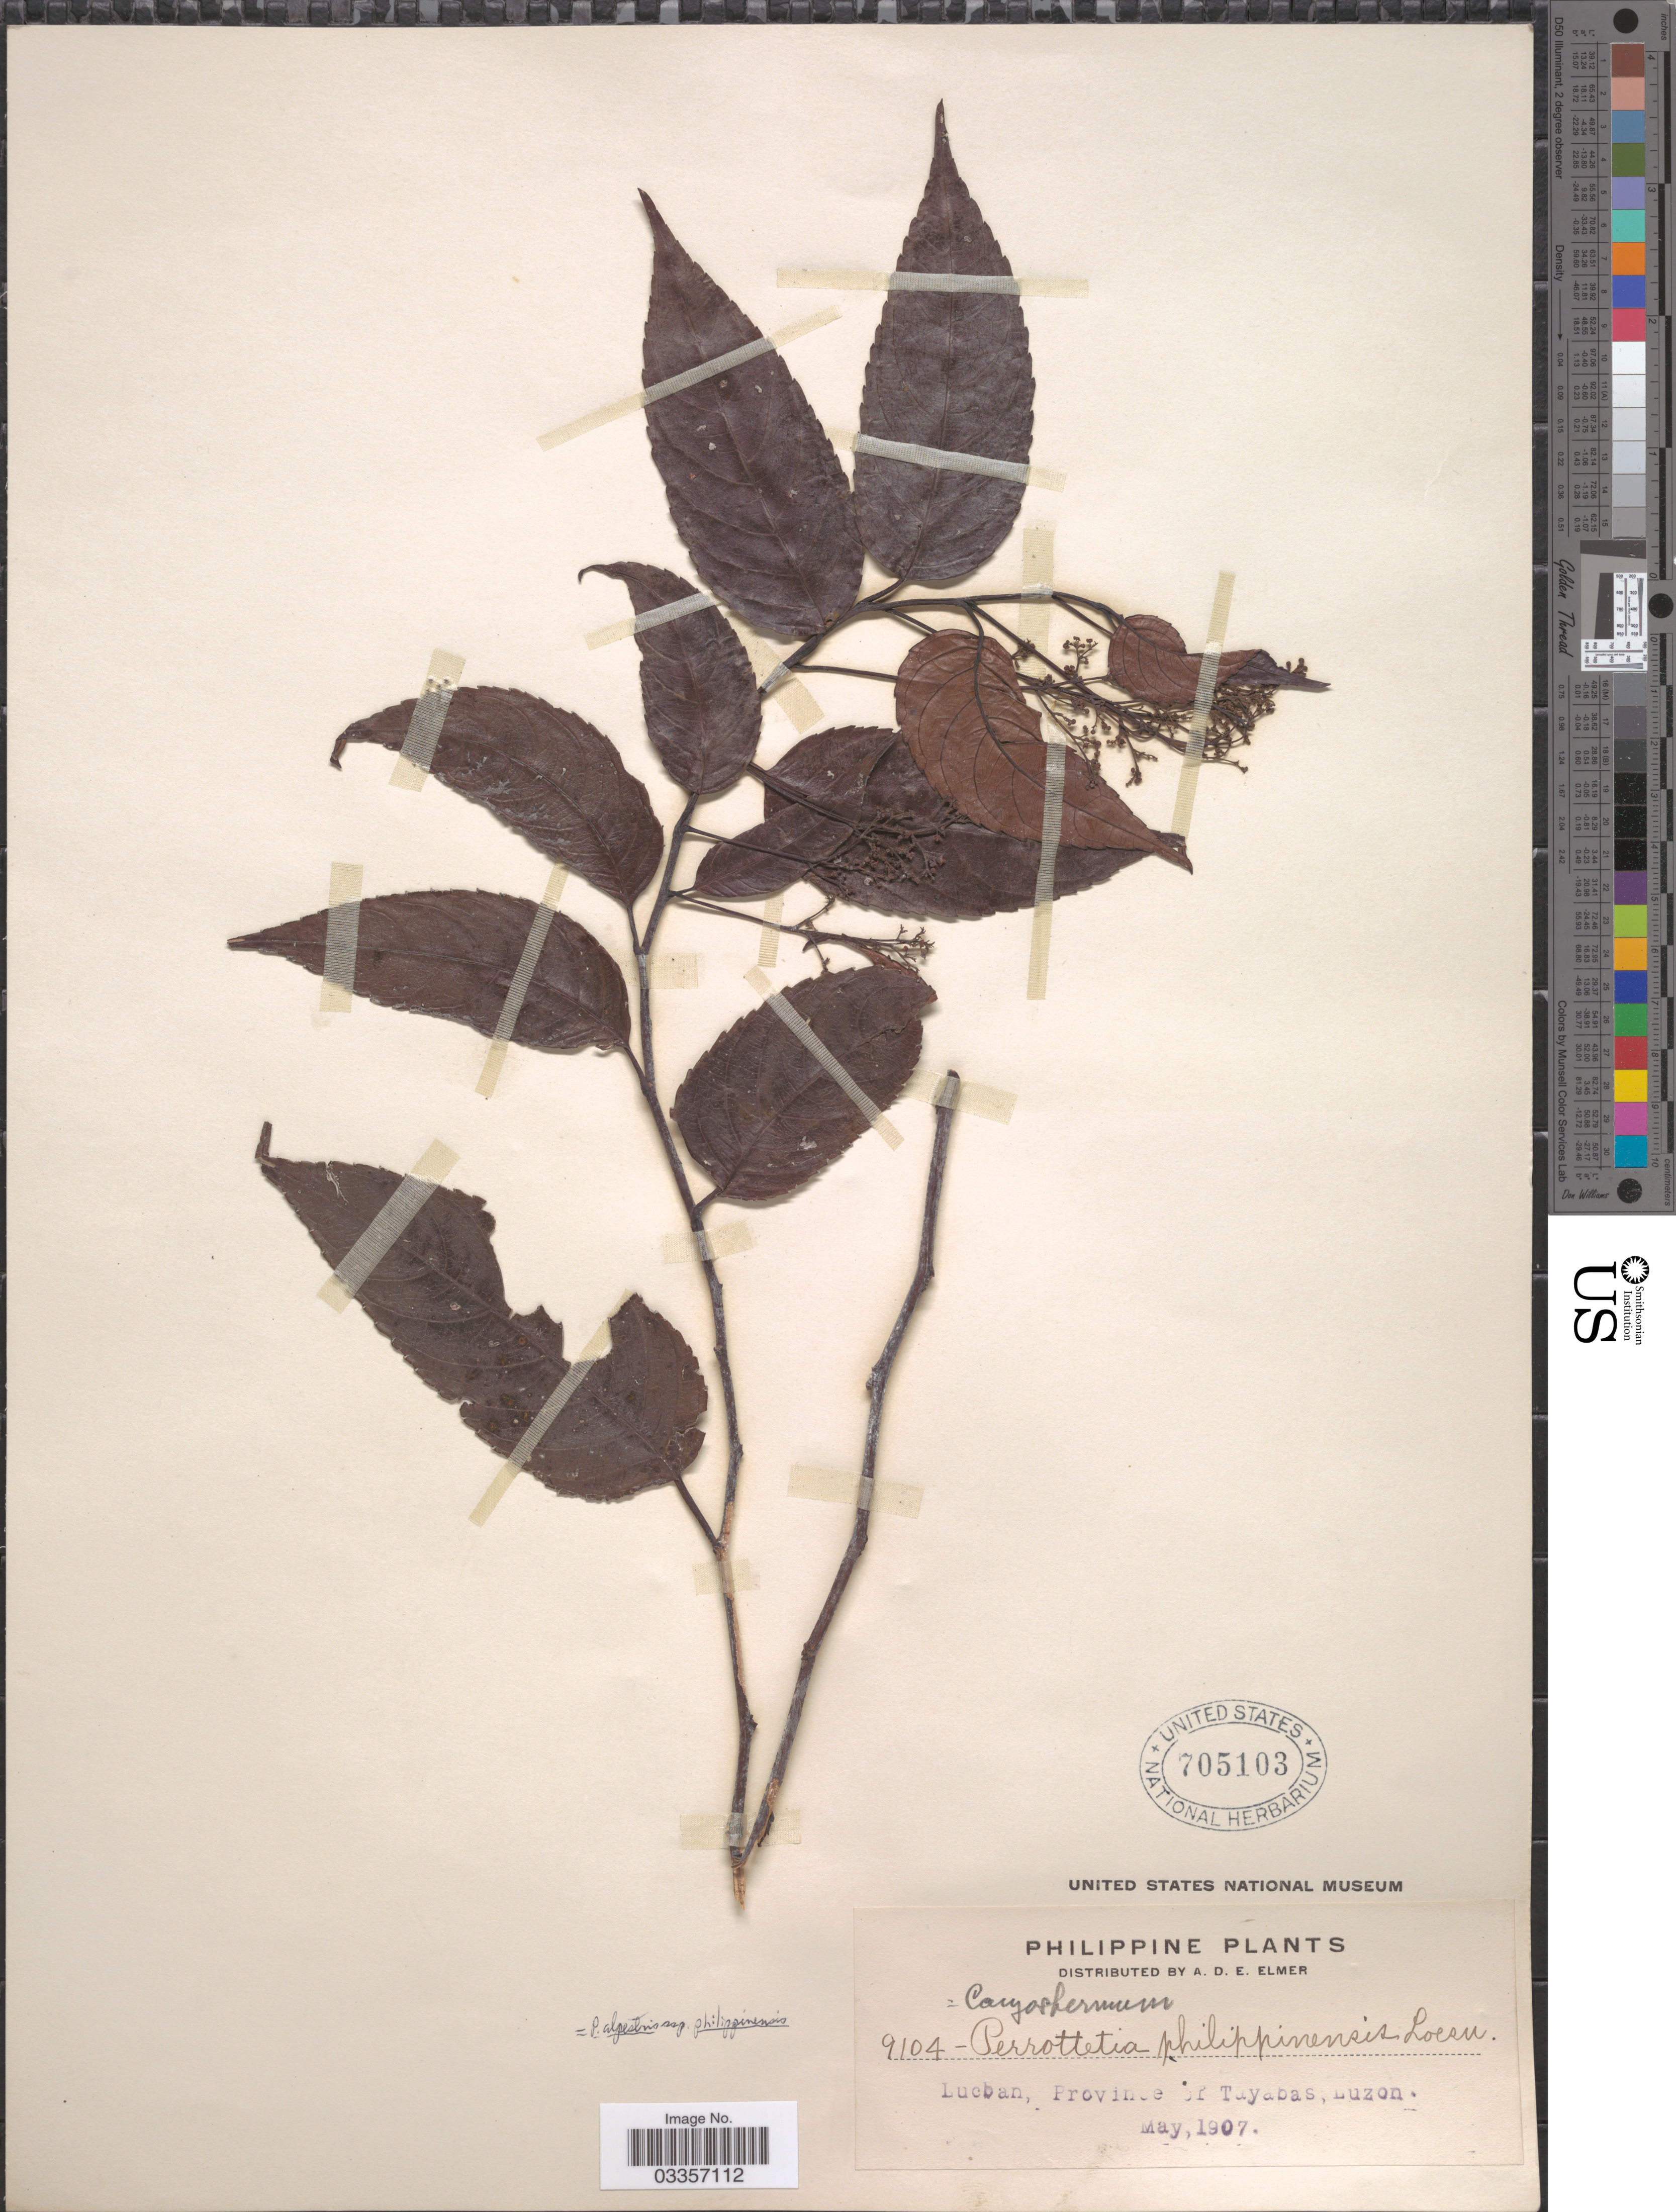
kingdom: Plantae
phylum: Tracheophyta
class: Magnoliopsida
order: Huerteales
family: Dipentodontaceae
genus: Perrottetia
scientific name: Perrottetia alpestris subsp. philippinensis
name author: (S. Vidal) Ding Hou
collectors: A. D. E. Elmer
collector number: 9104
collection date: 1907-05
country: Philippines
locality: Lucban, Province of Tayabas, Luzon.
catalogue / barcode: US 705103